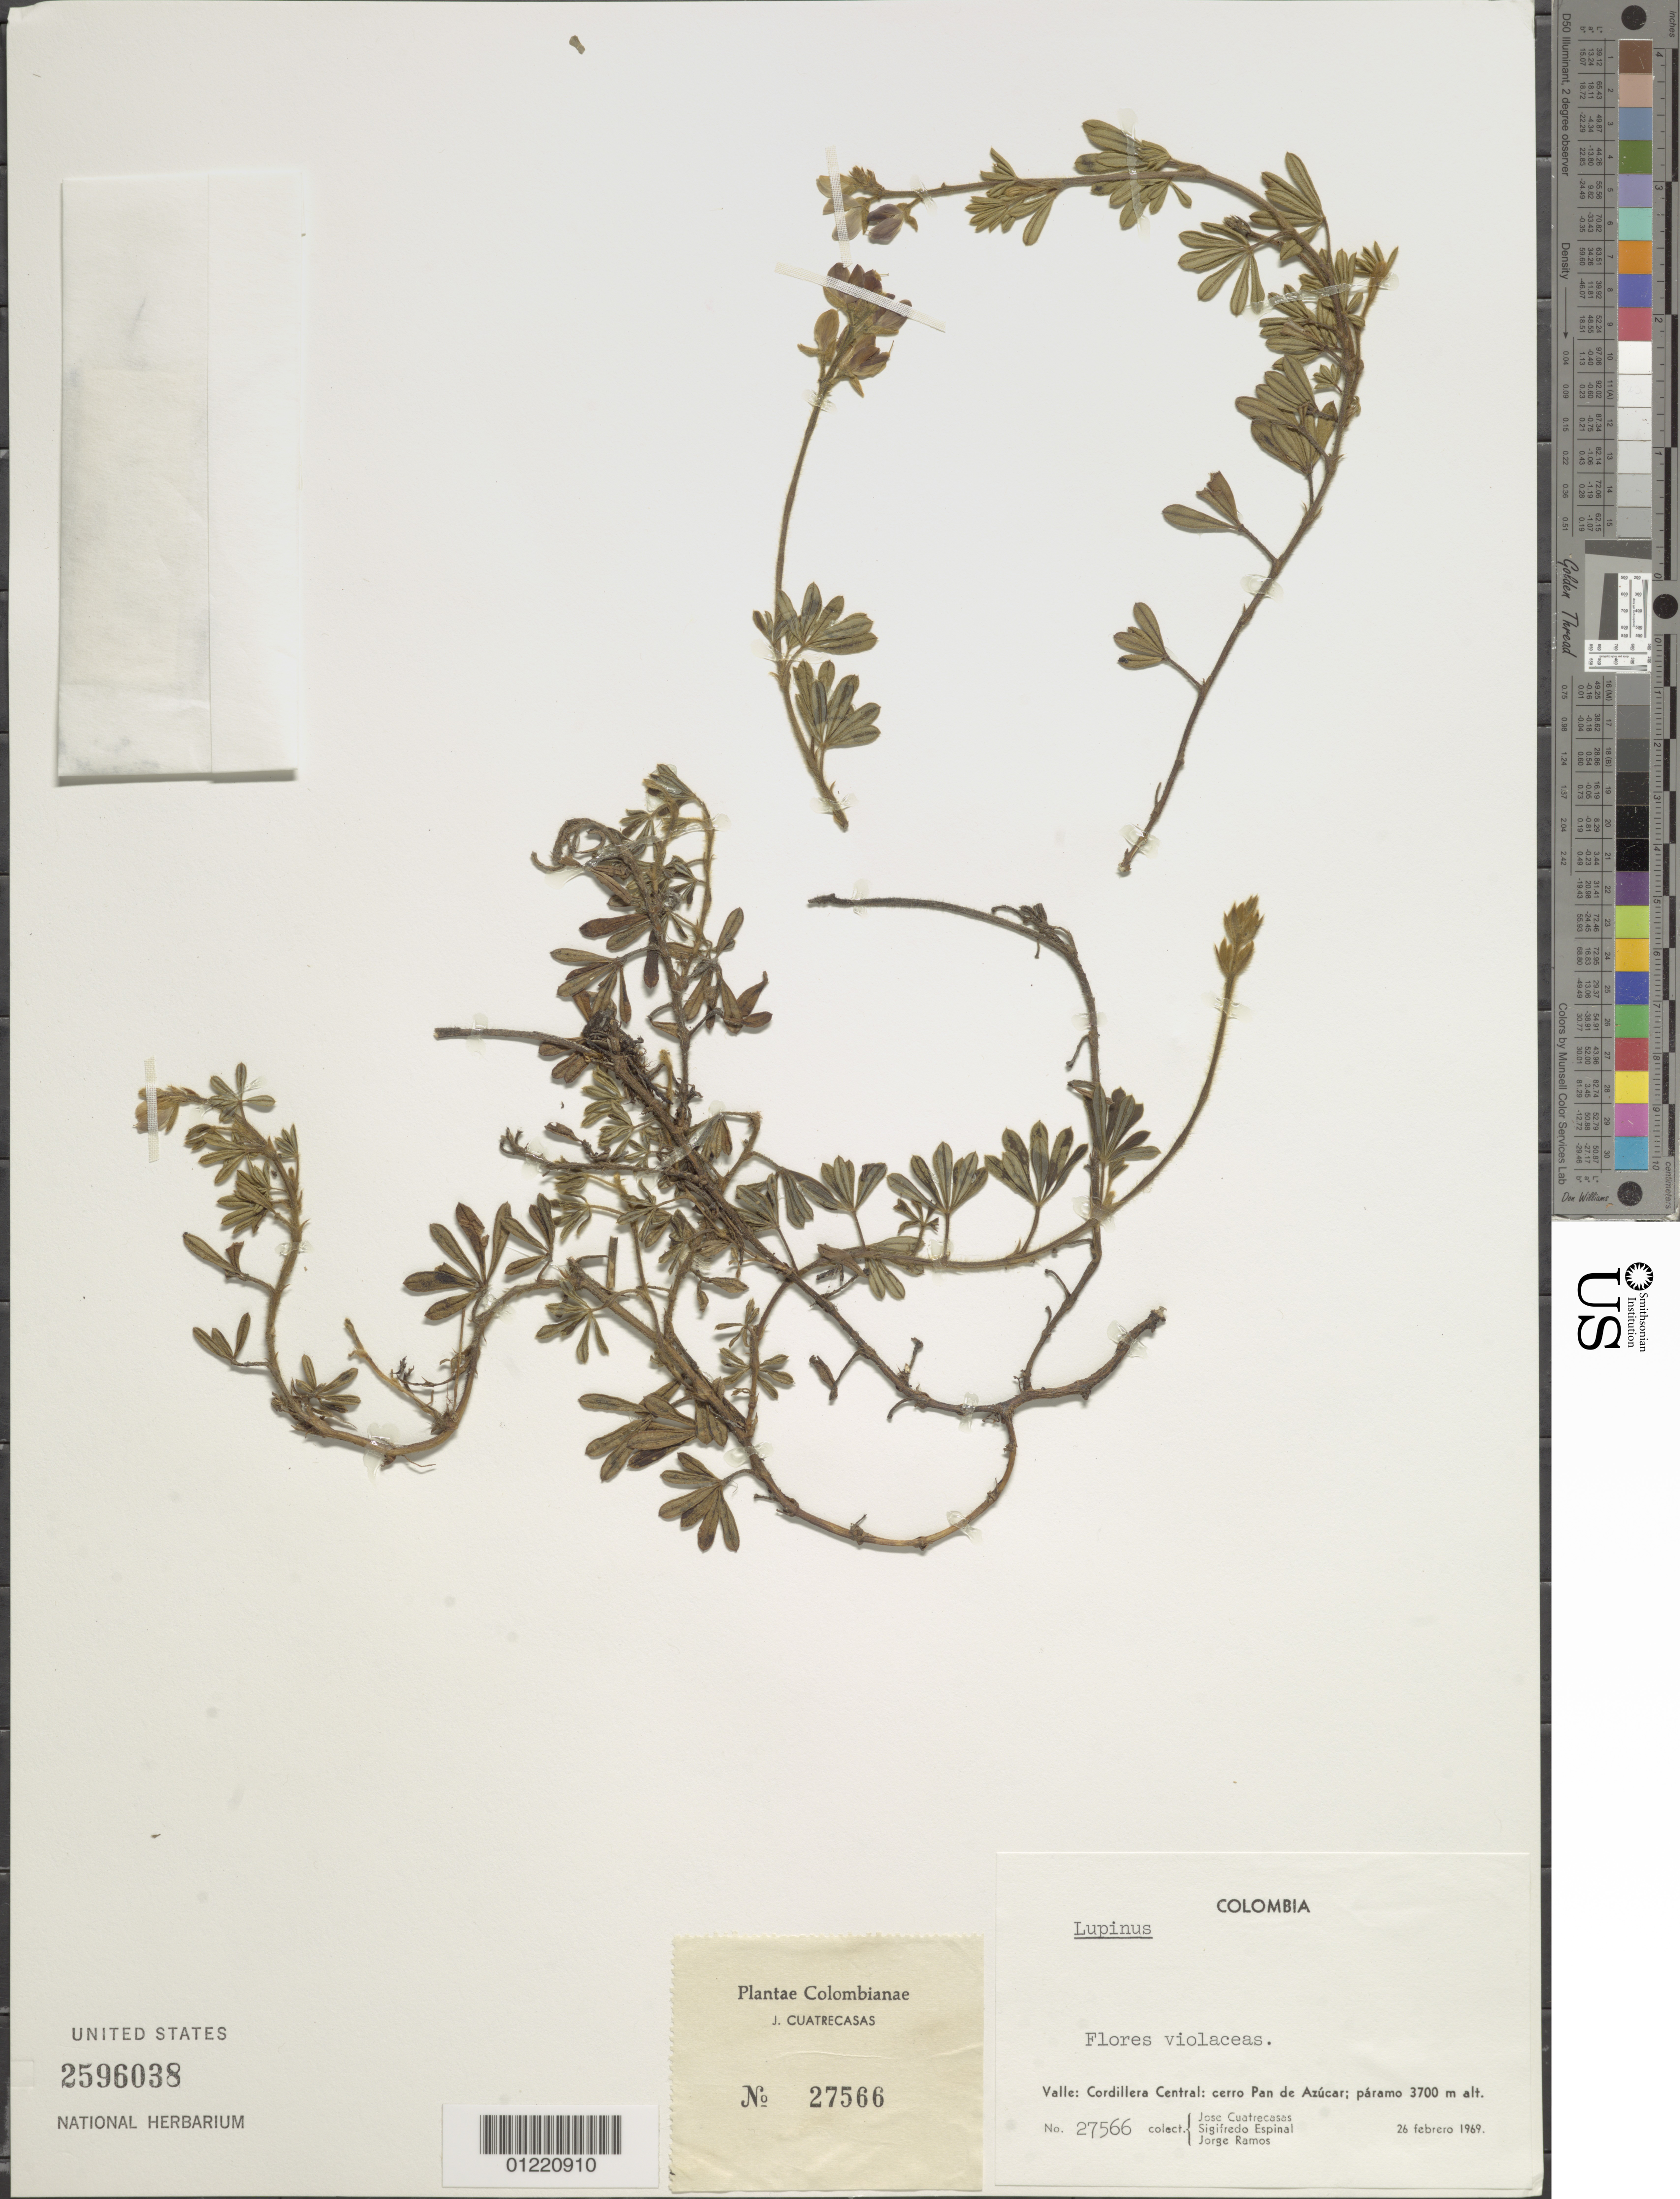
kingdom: Plantae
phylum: Tracheophyta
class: Magnoliopsida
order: Fabales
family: Fabaceae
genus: Lupinus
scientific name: Lupinus sp.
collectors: J. Cuatrecasas, L. S. Espinal & J. E. Ramos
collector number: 27566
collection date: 1969-02-26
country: Colombia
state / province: Valle del Cauca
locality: Cordillera Central: cerro Pan de Azúcar.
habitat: paramo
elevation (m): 3700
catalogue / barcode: US 2596038